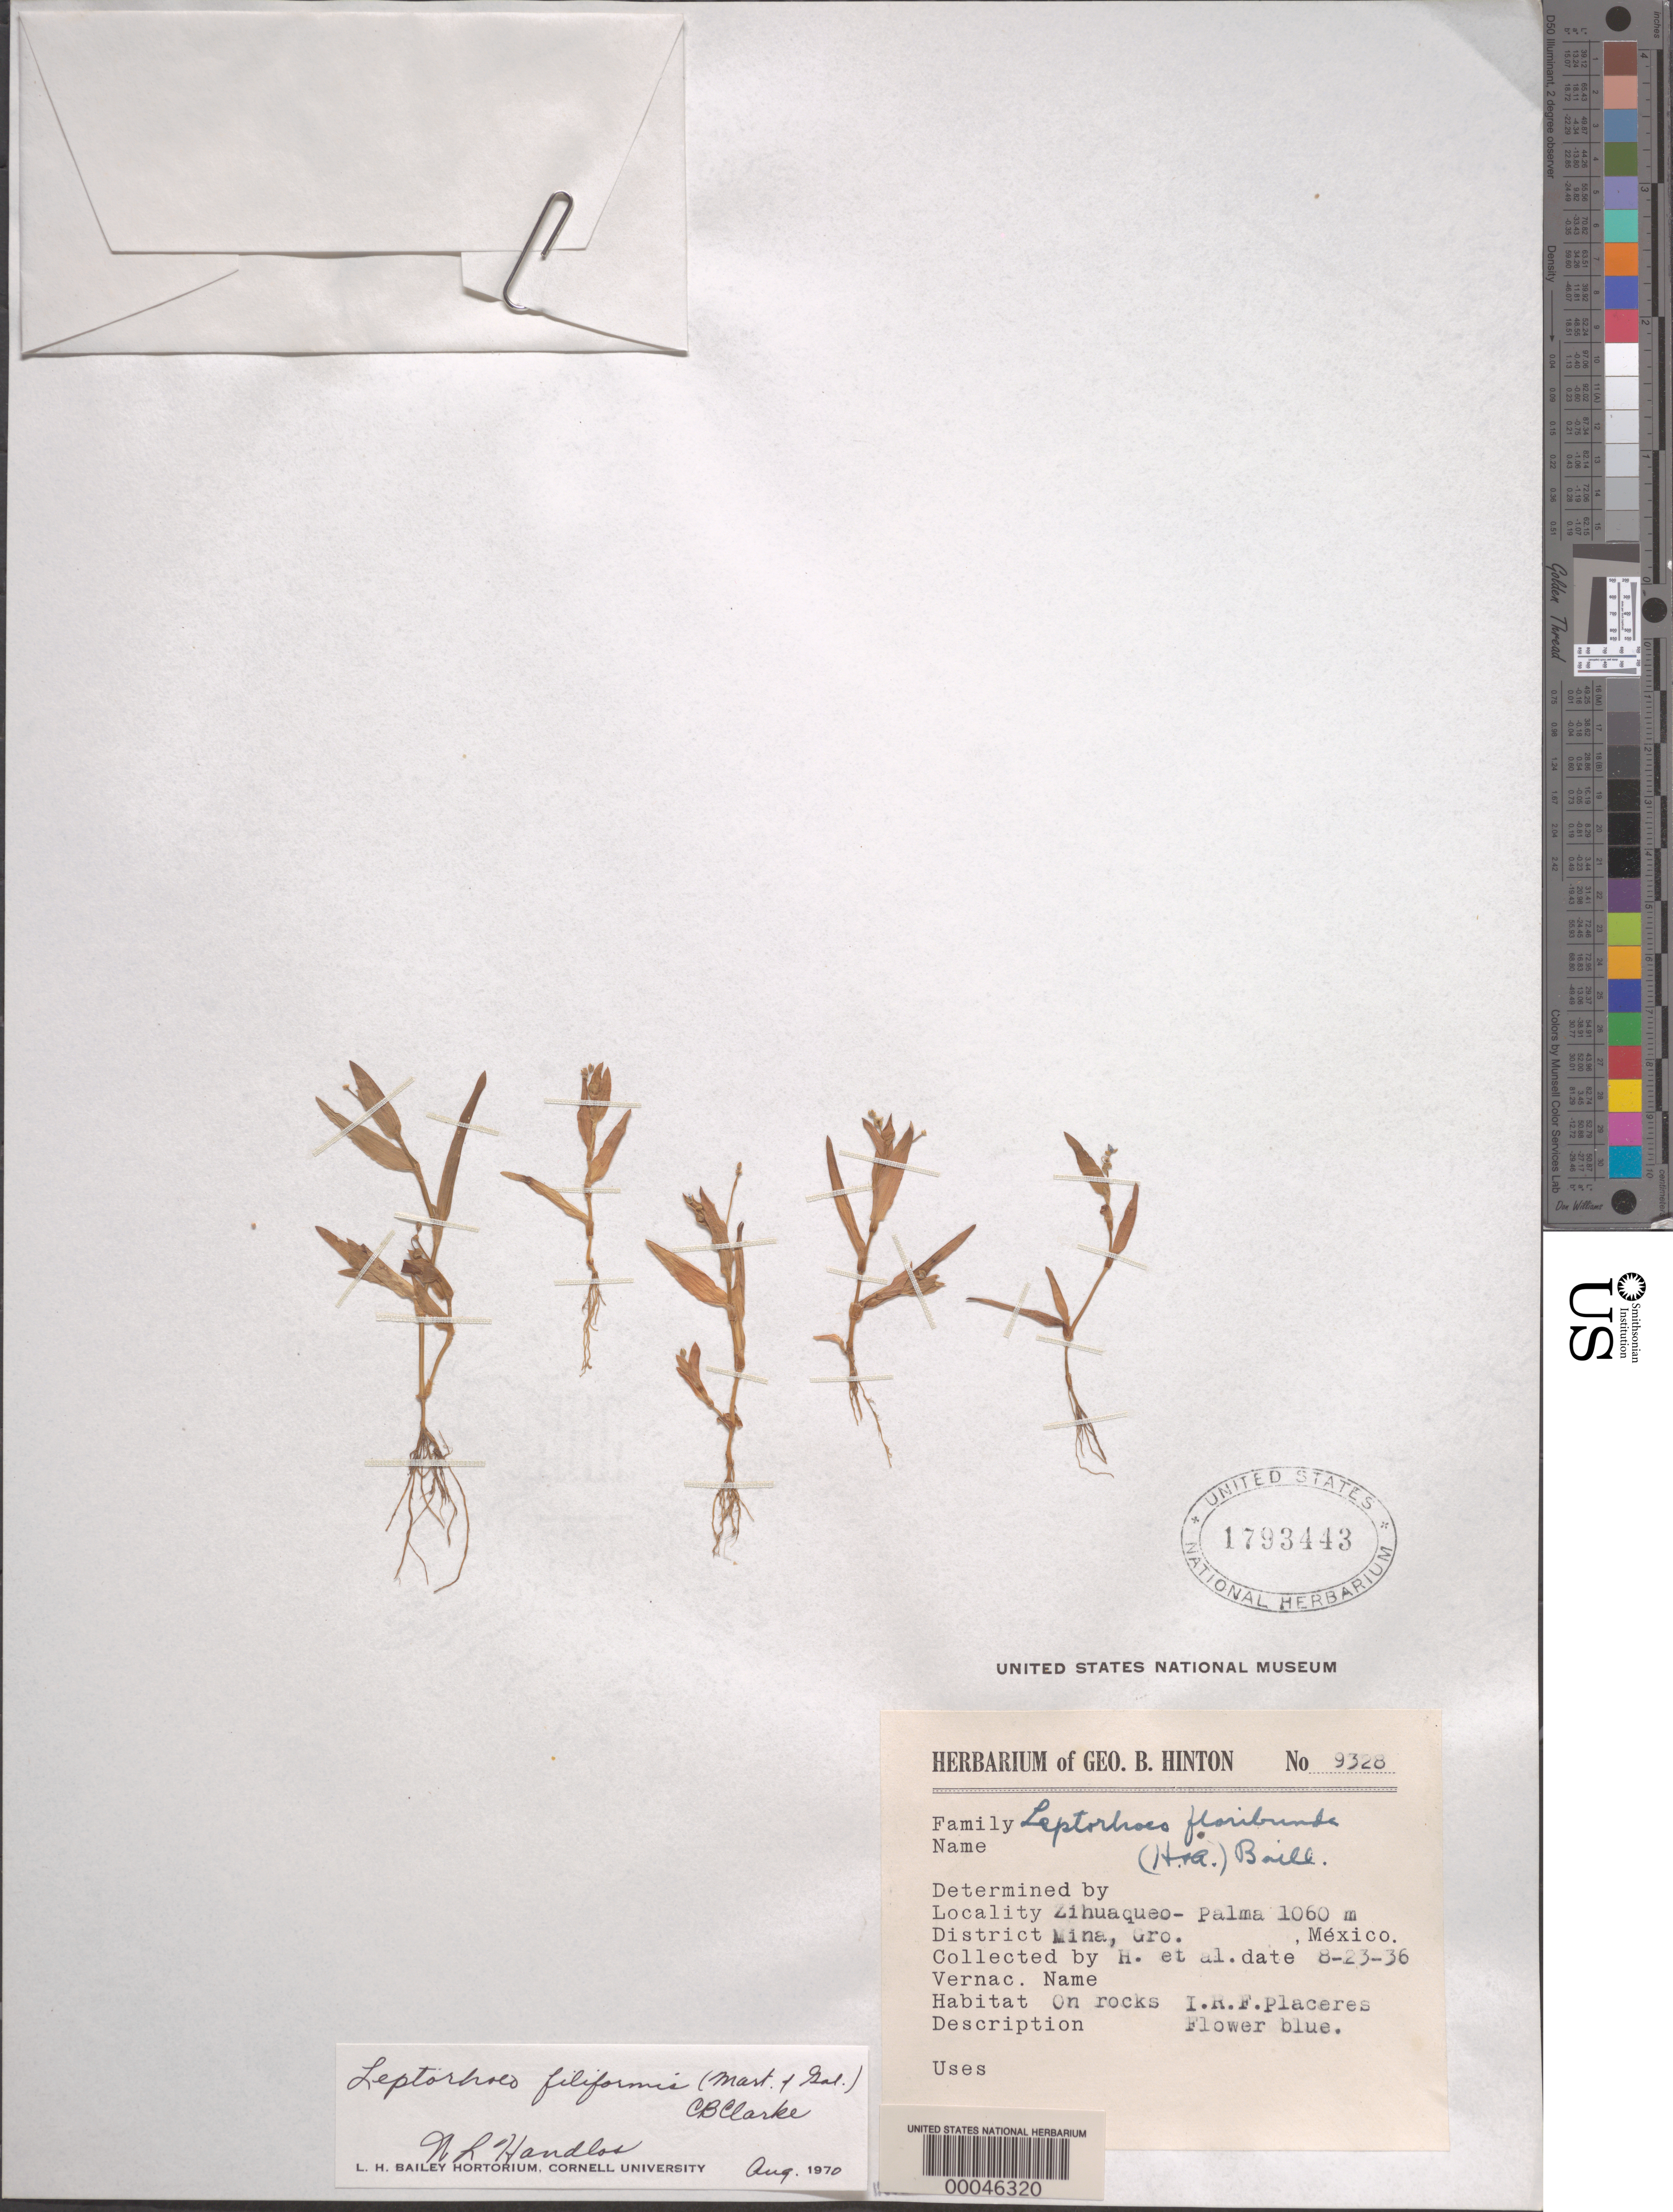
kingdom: Plantae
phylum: Tracheophyta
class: Liliopsida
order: Commelinales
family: Commelinaceae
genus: Callisia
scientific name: Callisia filiformis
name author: (M. Martens & Galeotti) D.R. Hunt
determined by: Handlos, W. L.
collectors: G. B. Hinton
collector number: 9328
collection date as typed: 23 Aug 1936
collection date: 1936-08-23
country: Mexico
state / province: Guerrero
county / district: Mina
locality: Zihuaqueo - Palma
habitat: Rocky areas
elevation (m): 1060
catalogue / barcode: US 1793443